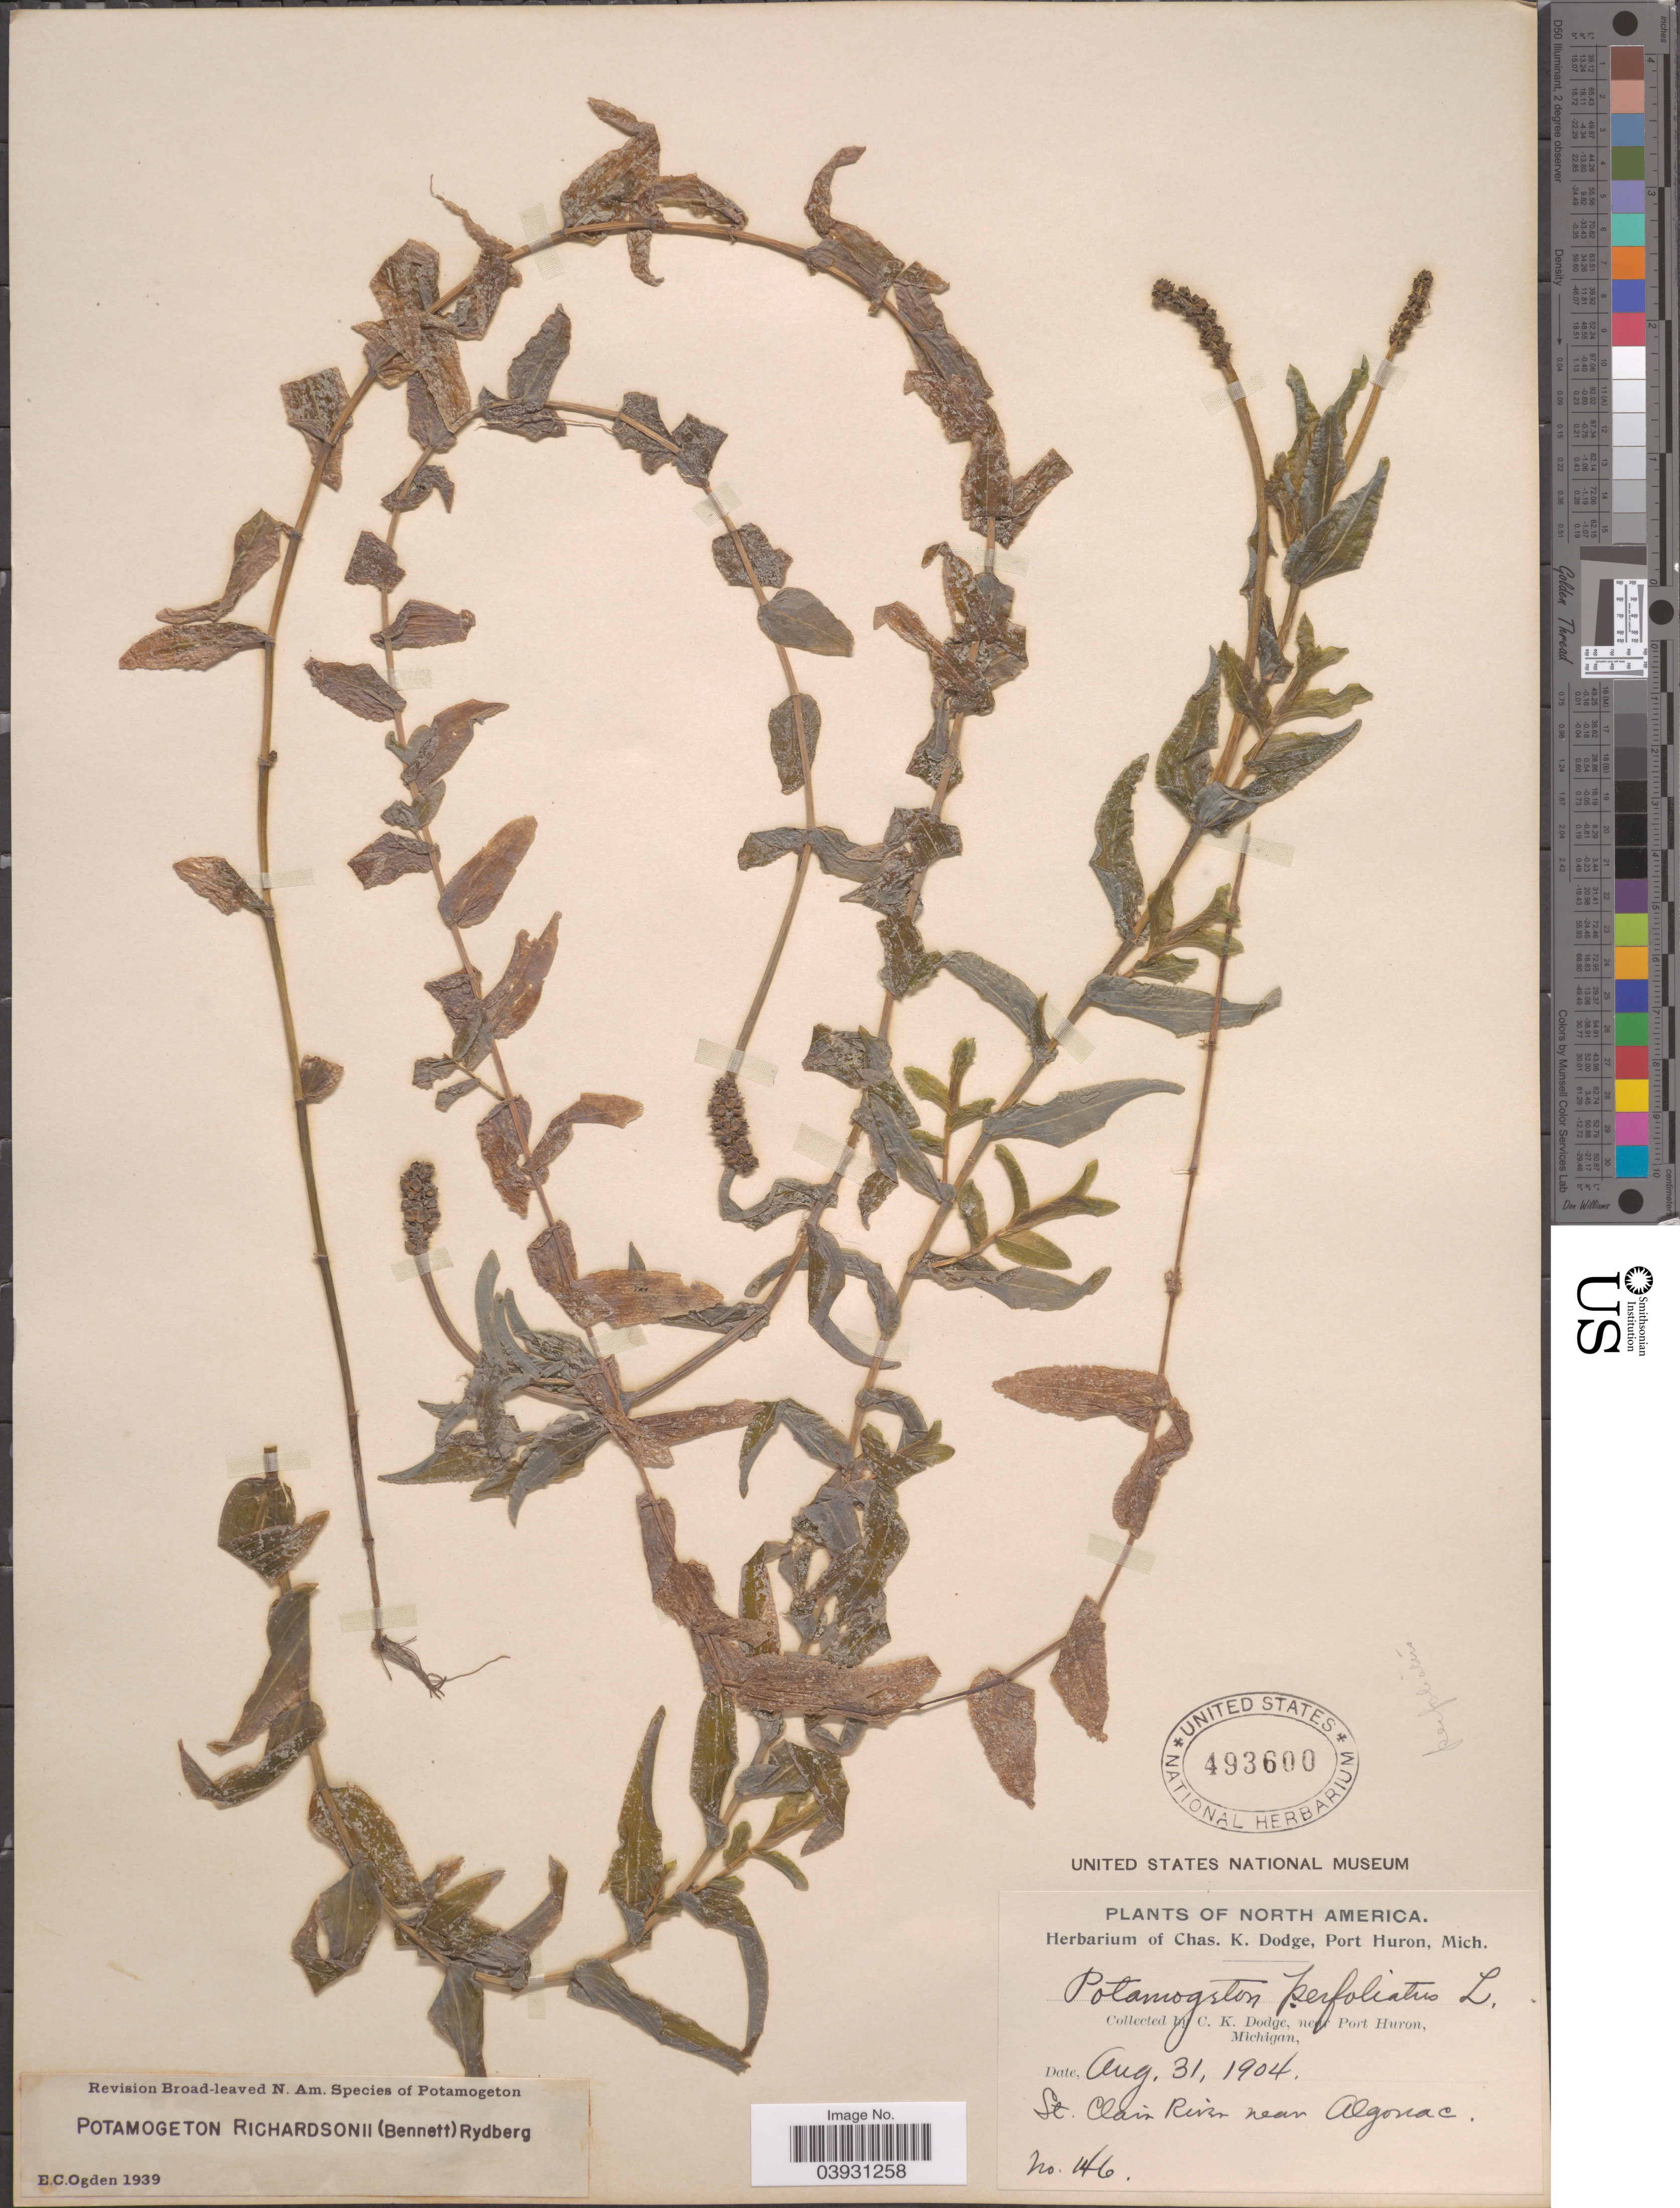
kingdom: Plantae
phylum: Tracheophyta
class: Liliopsida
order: Alismatales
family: Potamogetonaceae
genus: Potamogeton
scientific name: Potamogeton richardsonii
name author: (A.W. Benn.) Rydb.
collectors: C. K. Dodge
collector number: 146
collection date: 1904-08-31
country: United States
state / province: Michigan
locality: Near Port Huron. St. Clair river near Algonac.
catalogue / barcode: US 493600